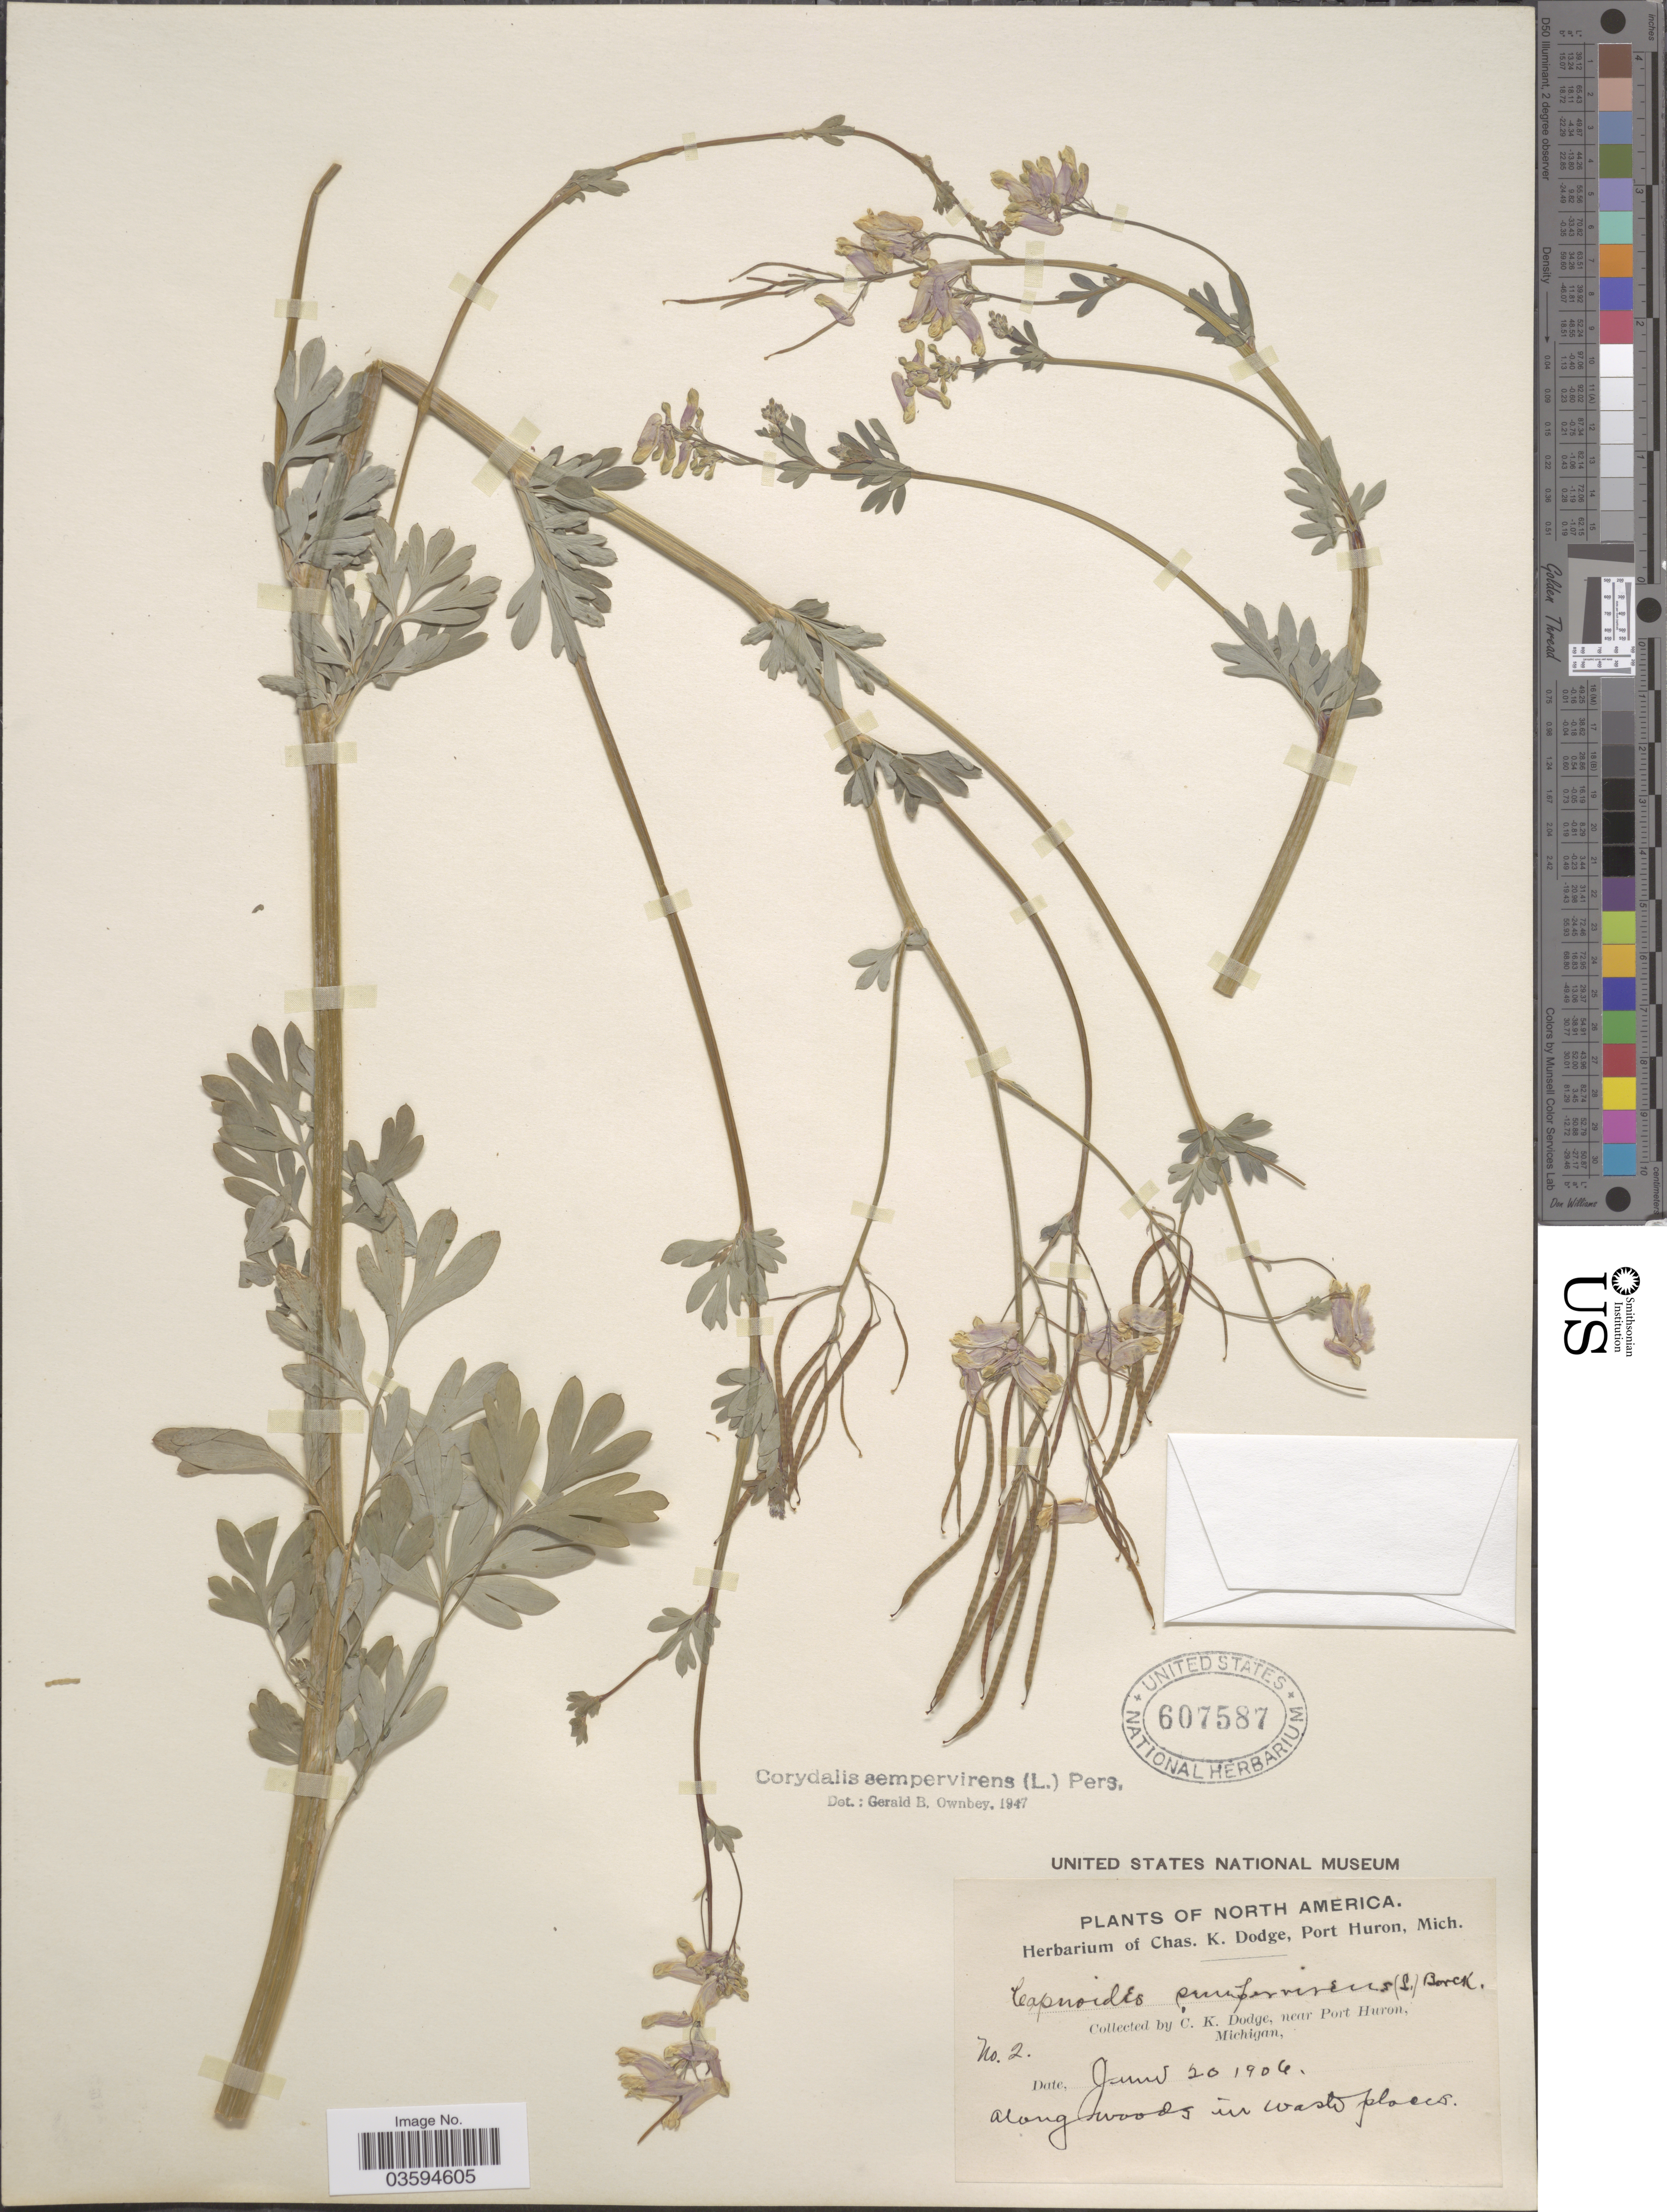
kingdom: Plantae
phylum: Tracheophyta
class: Magnoliopsida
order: Ranunculales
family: Papaveraceae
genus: Capnoides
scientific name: Capnoides sempervirens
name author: (L.) Borkh.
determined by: Strong, M. T., (US), Smithsonian Institution - National Museum of Natural History (UNITED STATES)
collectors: C. Dodge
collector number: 2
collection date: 1904-06-20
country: United States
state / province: Michigan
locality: Near Port Huron. Along woods in waste places.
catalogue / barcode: US 607587